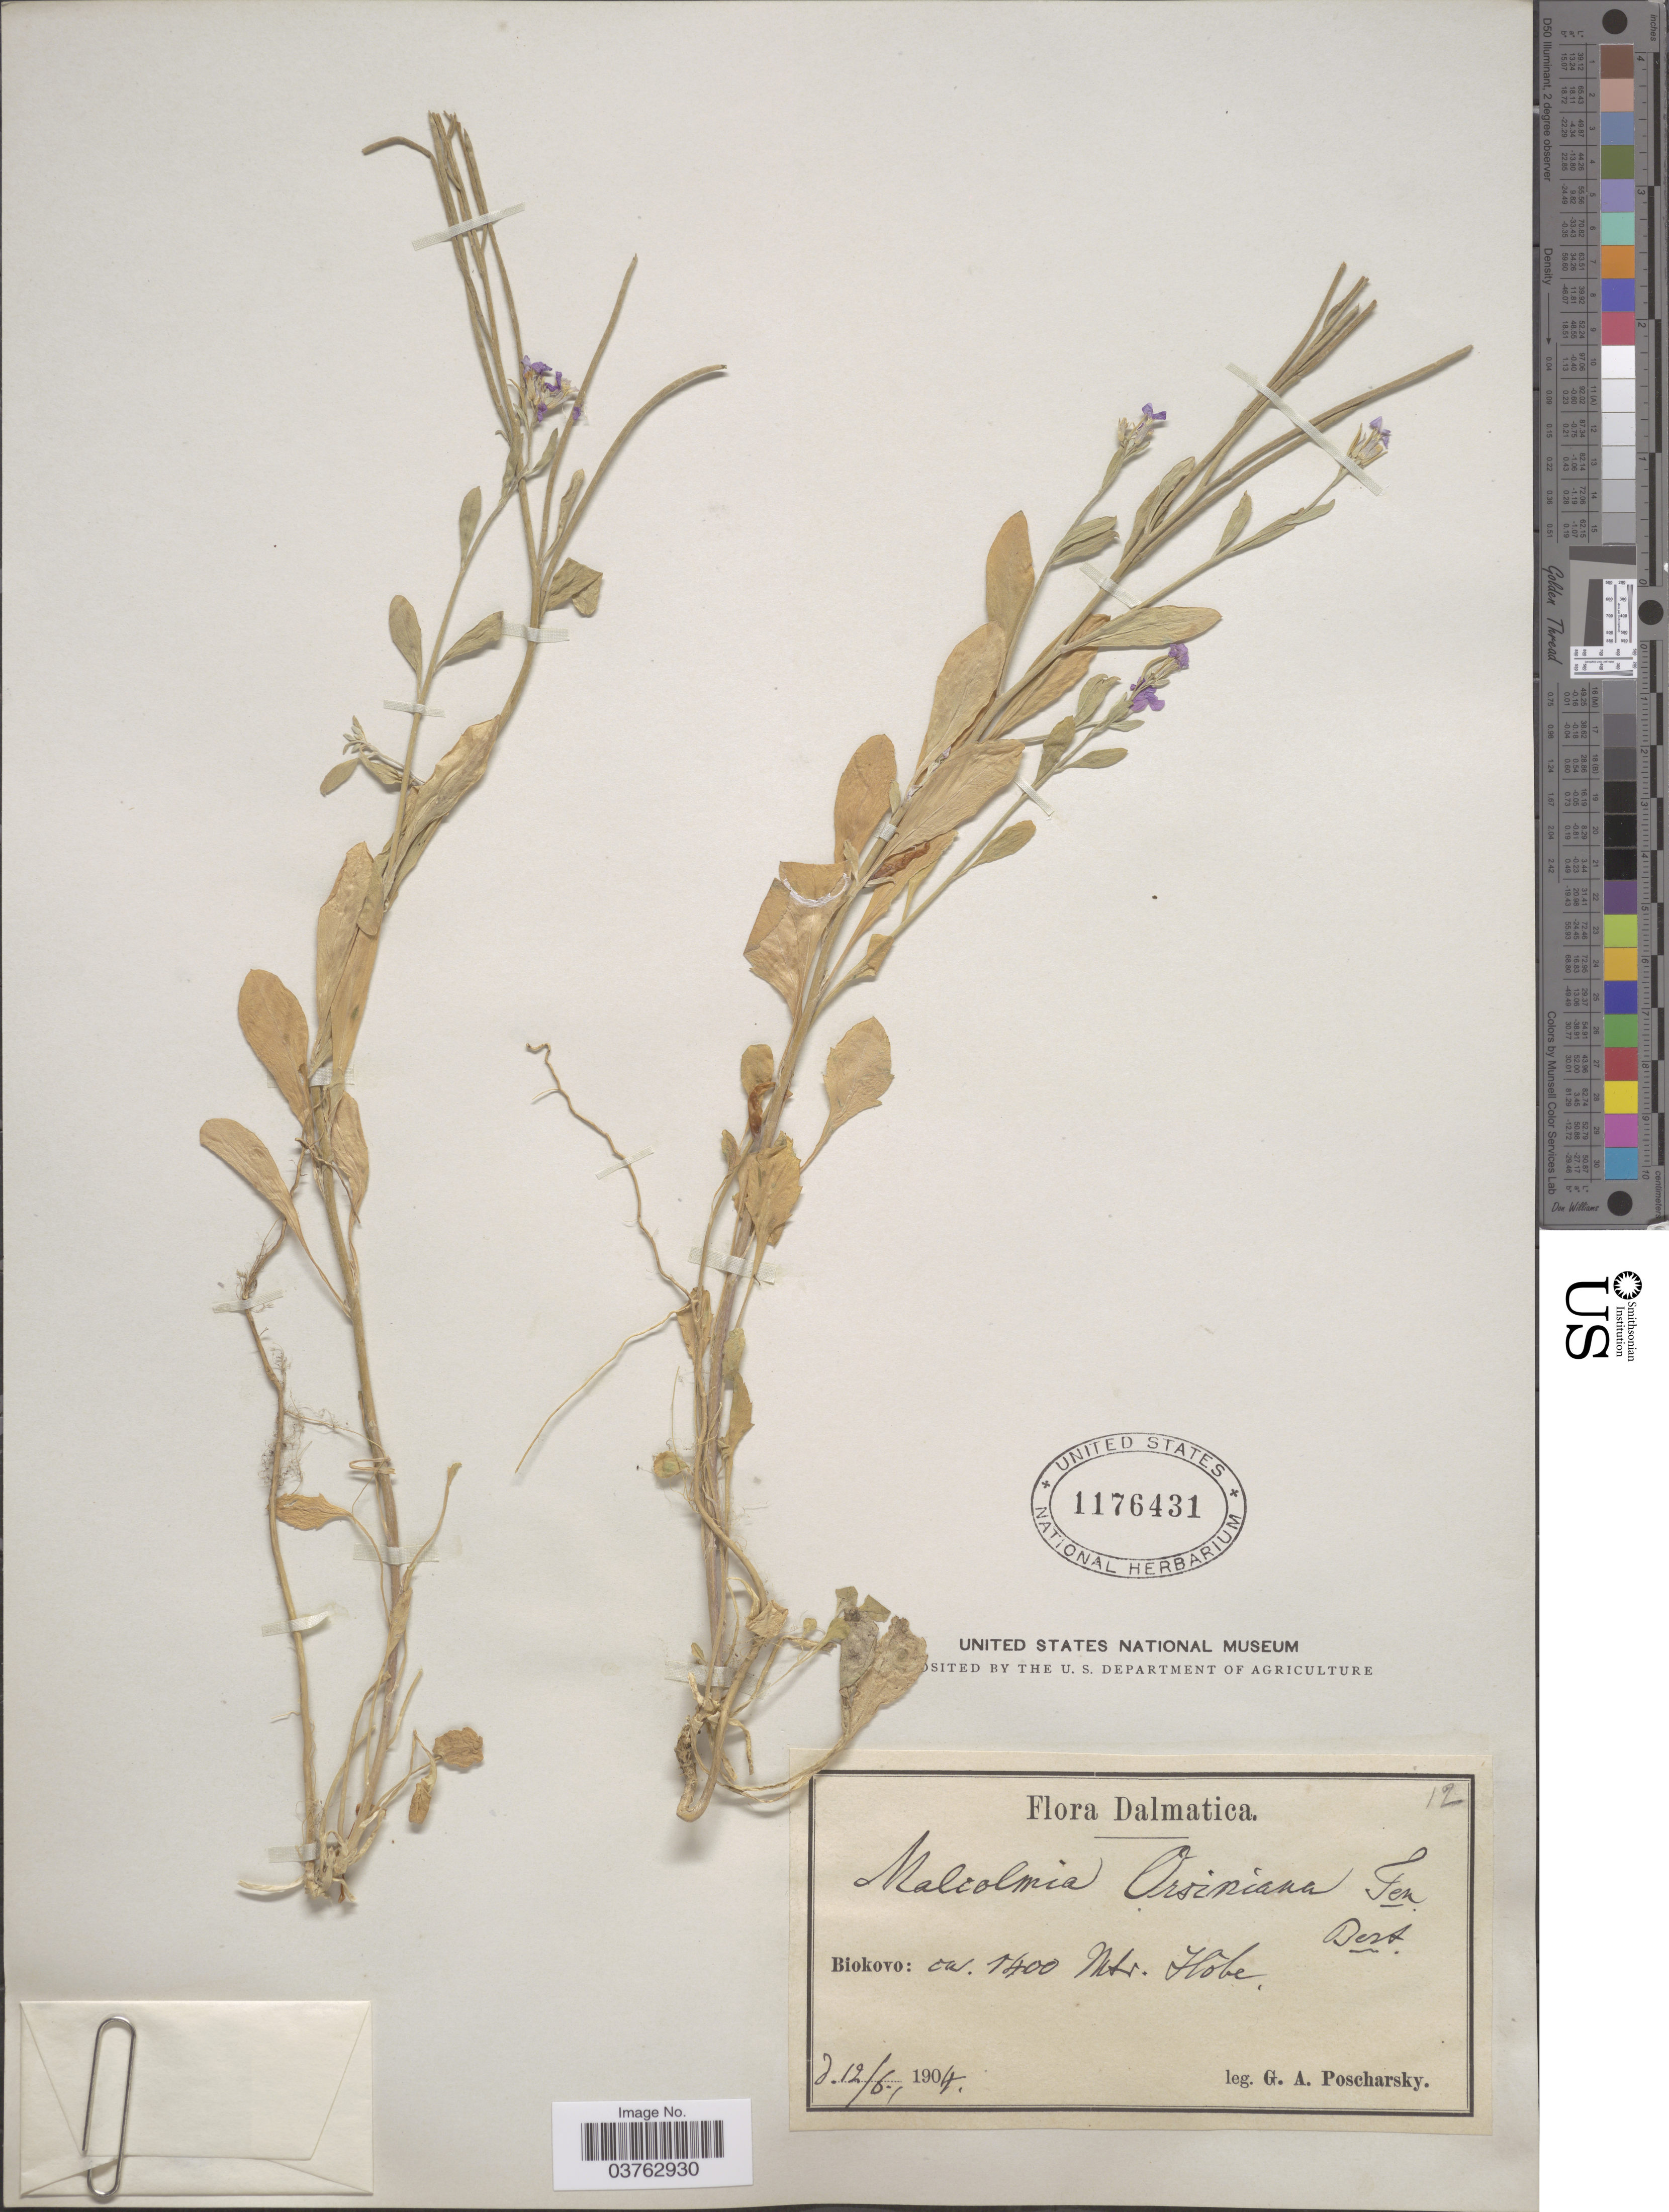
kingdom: Plantae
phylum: Tracheophyta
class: Magnoliopsida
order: Brassicales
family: Brassicaceae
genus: Malcolmia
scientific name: Malcolmia orsiniana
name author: (Ten.) Ten.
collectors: G. Poscharsky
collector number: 12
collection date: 1904-06-12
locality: Dalmatica. Biokovo. Hobe [interpreted]. [unsure placement]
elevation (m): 1400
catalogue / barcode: US 1176431